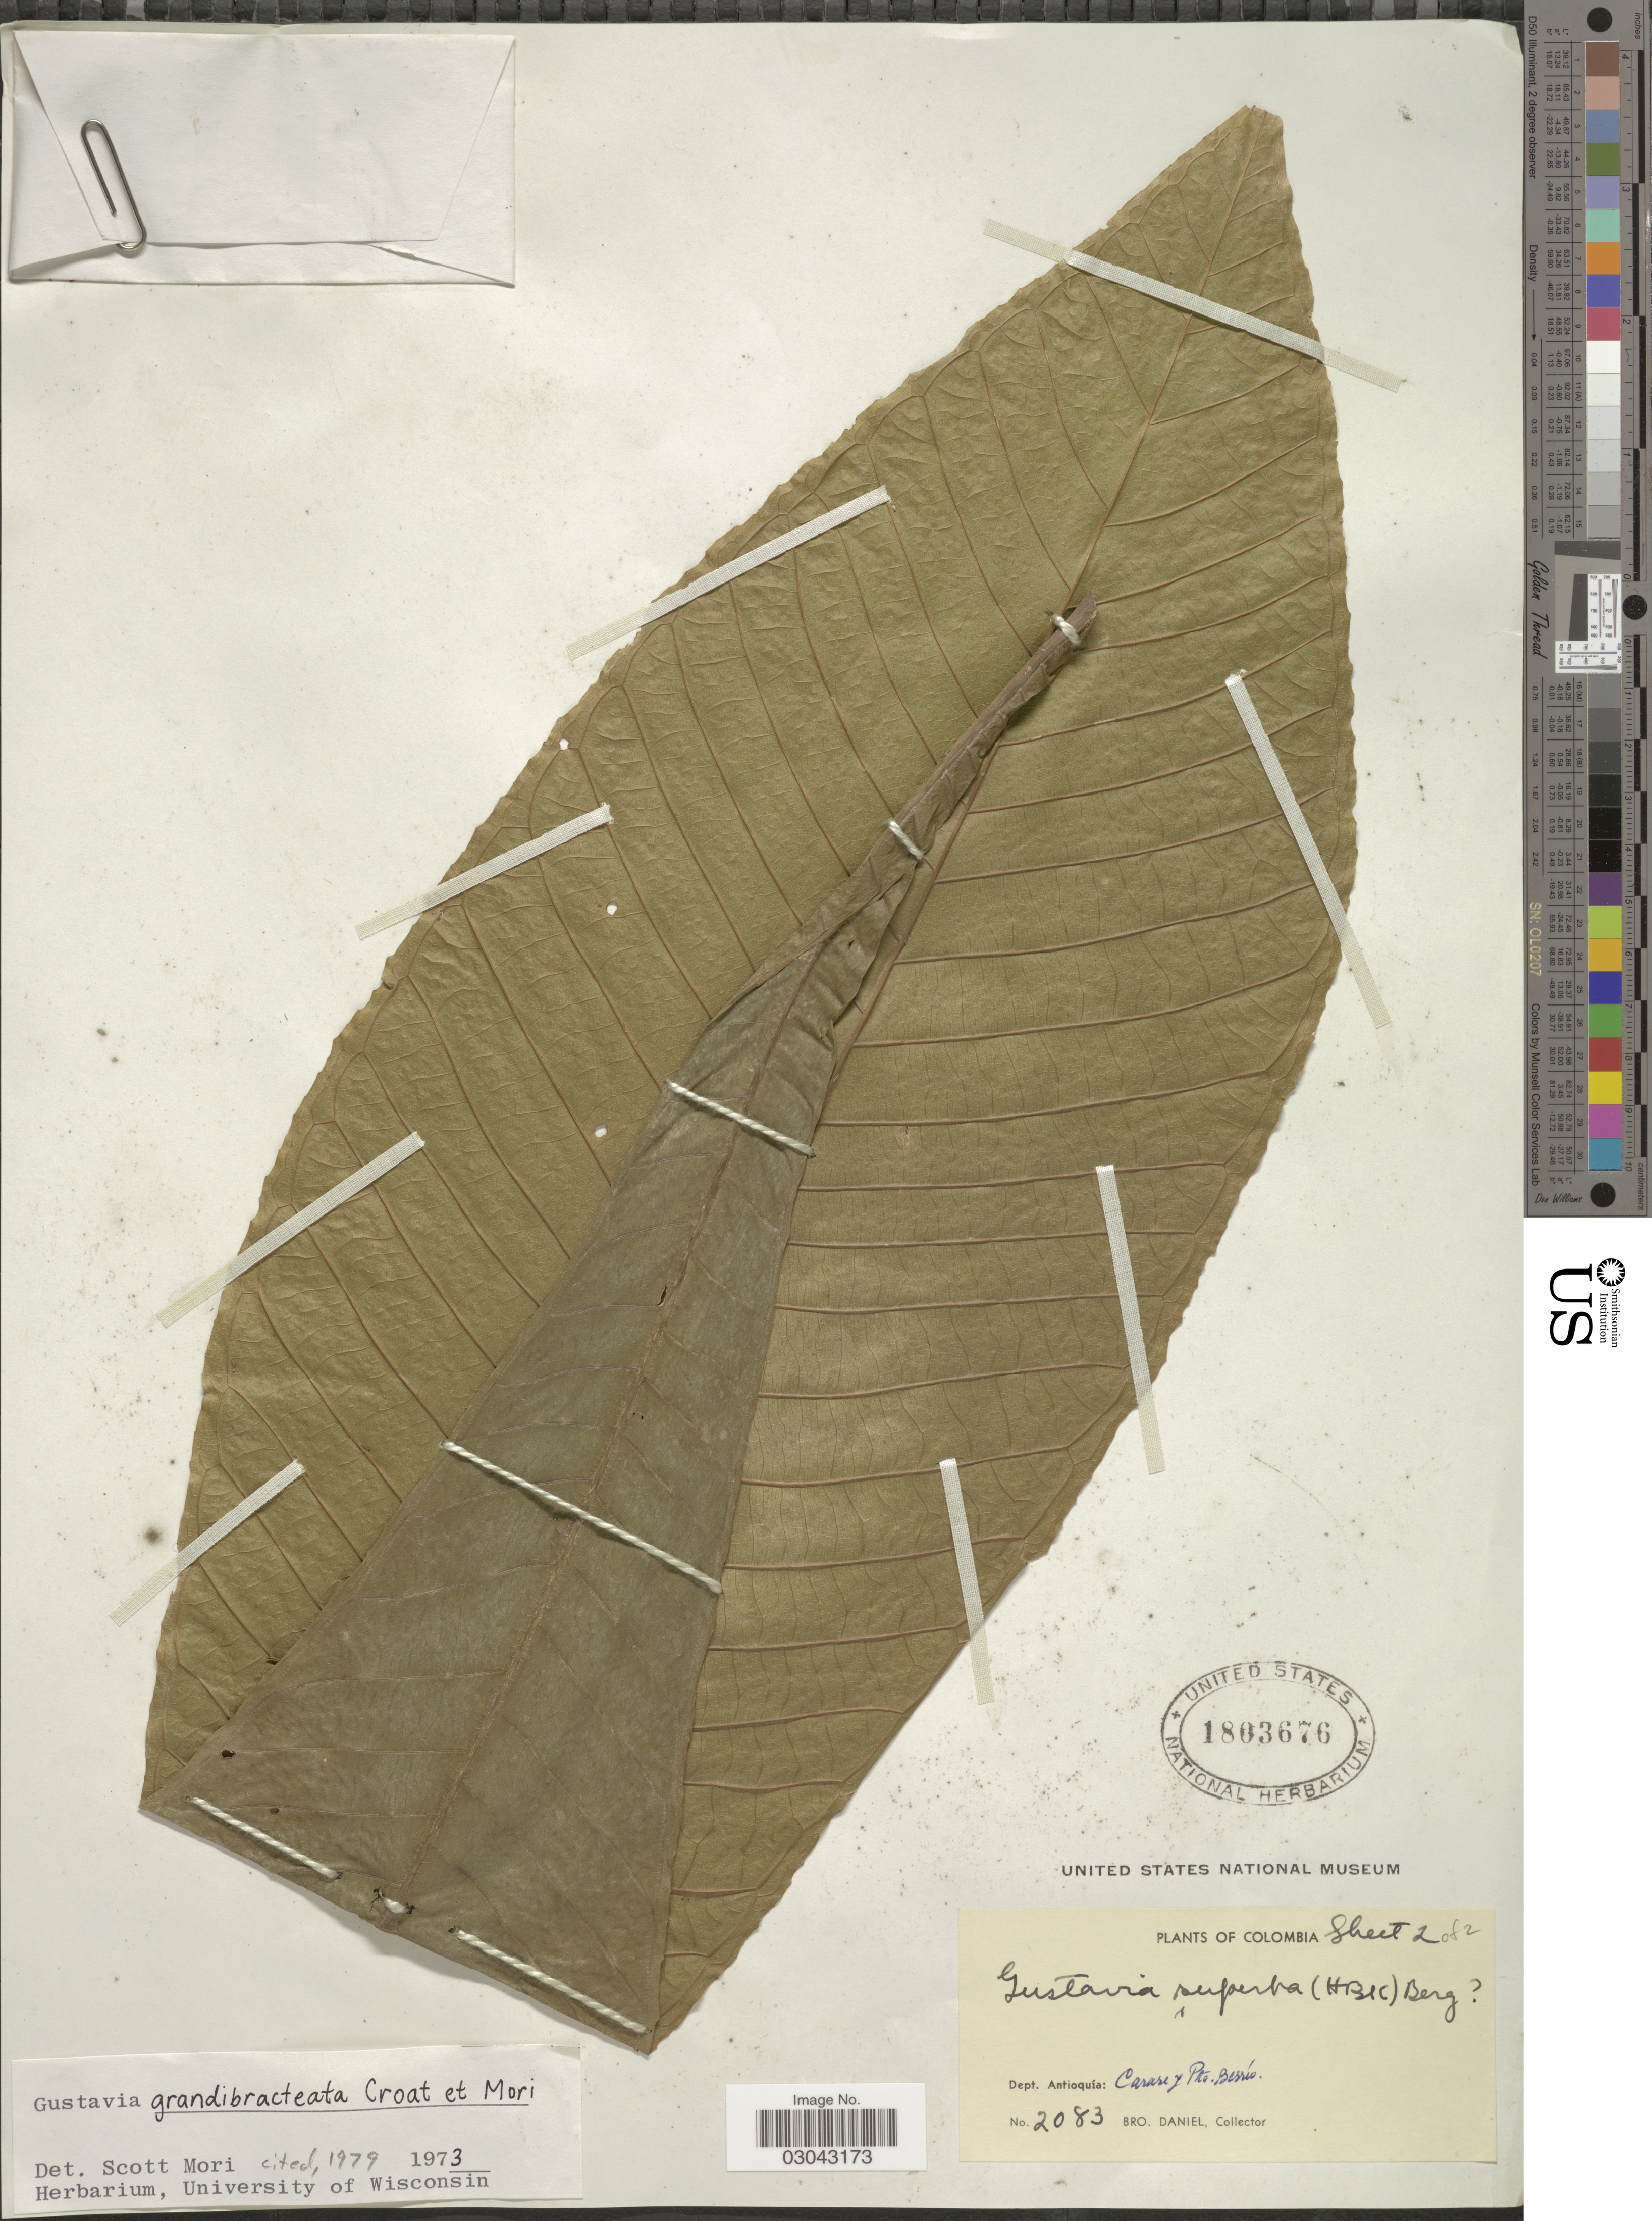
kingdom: Plantae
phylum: Tracheophyta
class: Magnoliopsida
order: Ericales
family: Lecythidaceae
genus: Gustavia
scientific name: Gustavia grandibracteata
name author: Croat & S.A. Mori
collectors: Bro. Daniel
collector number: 2083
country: Colombia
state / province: Antioquia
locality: Dept. Antioquía: Carare y Pto. Berrío.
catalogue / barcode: US 1803676